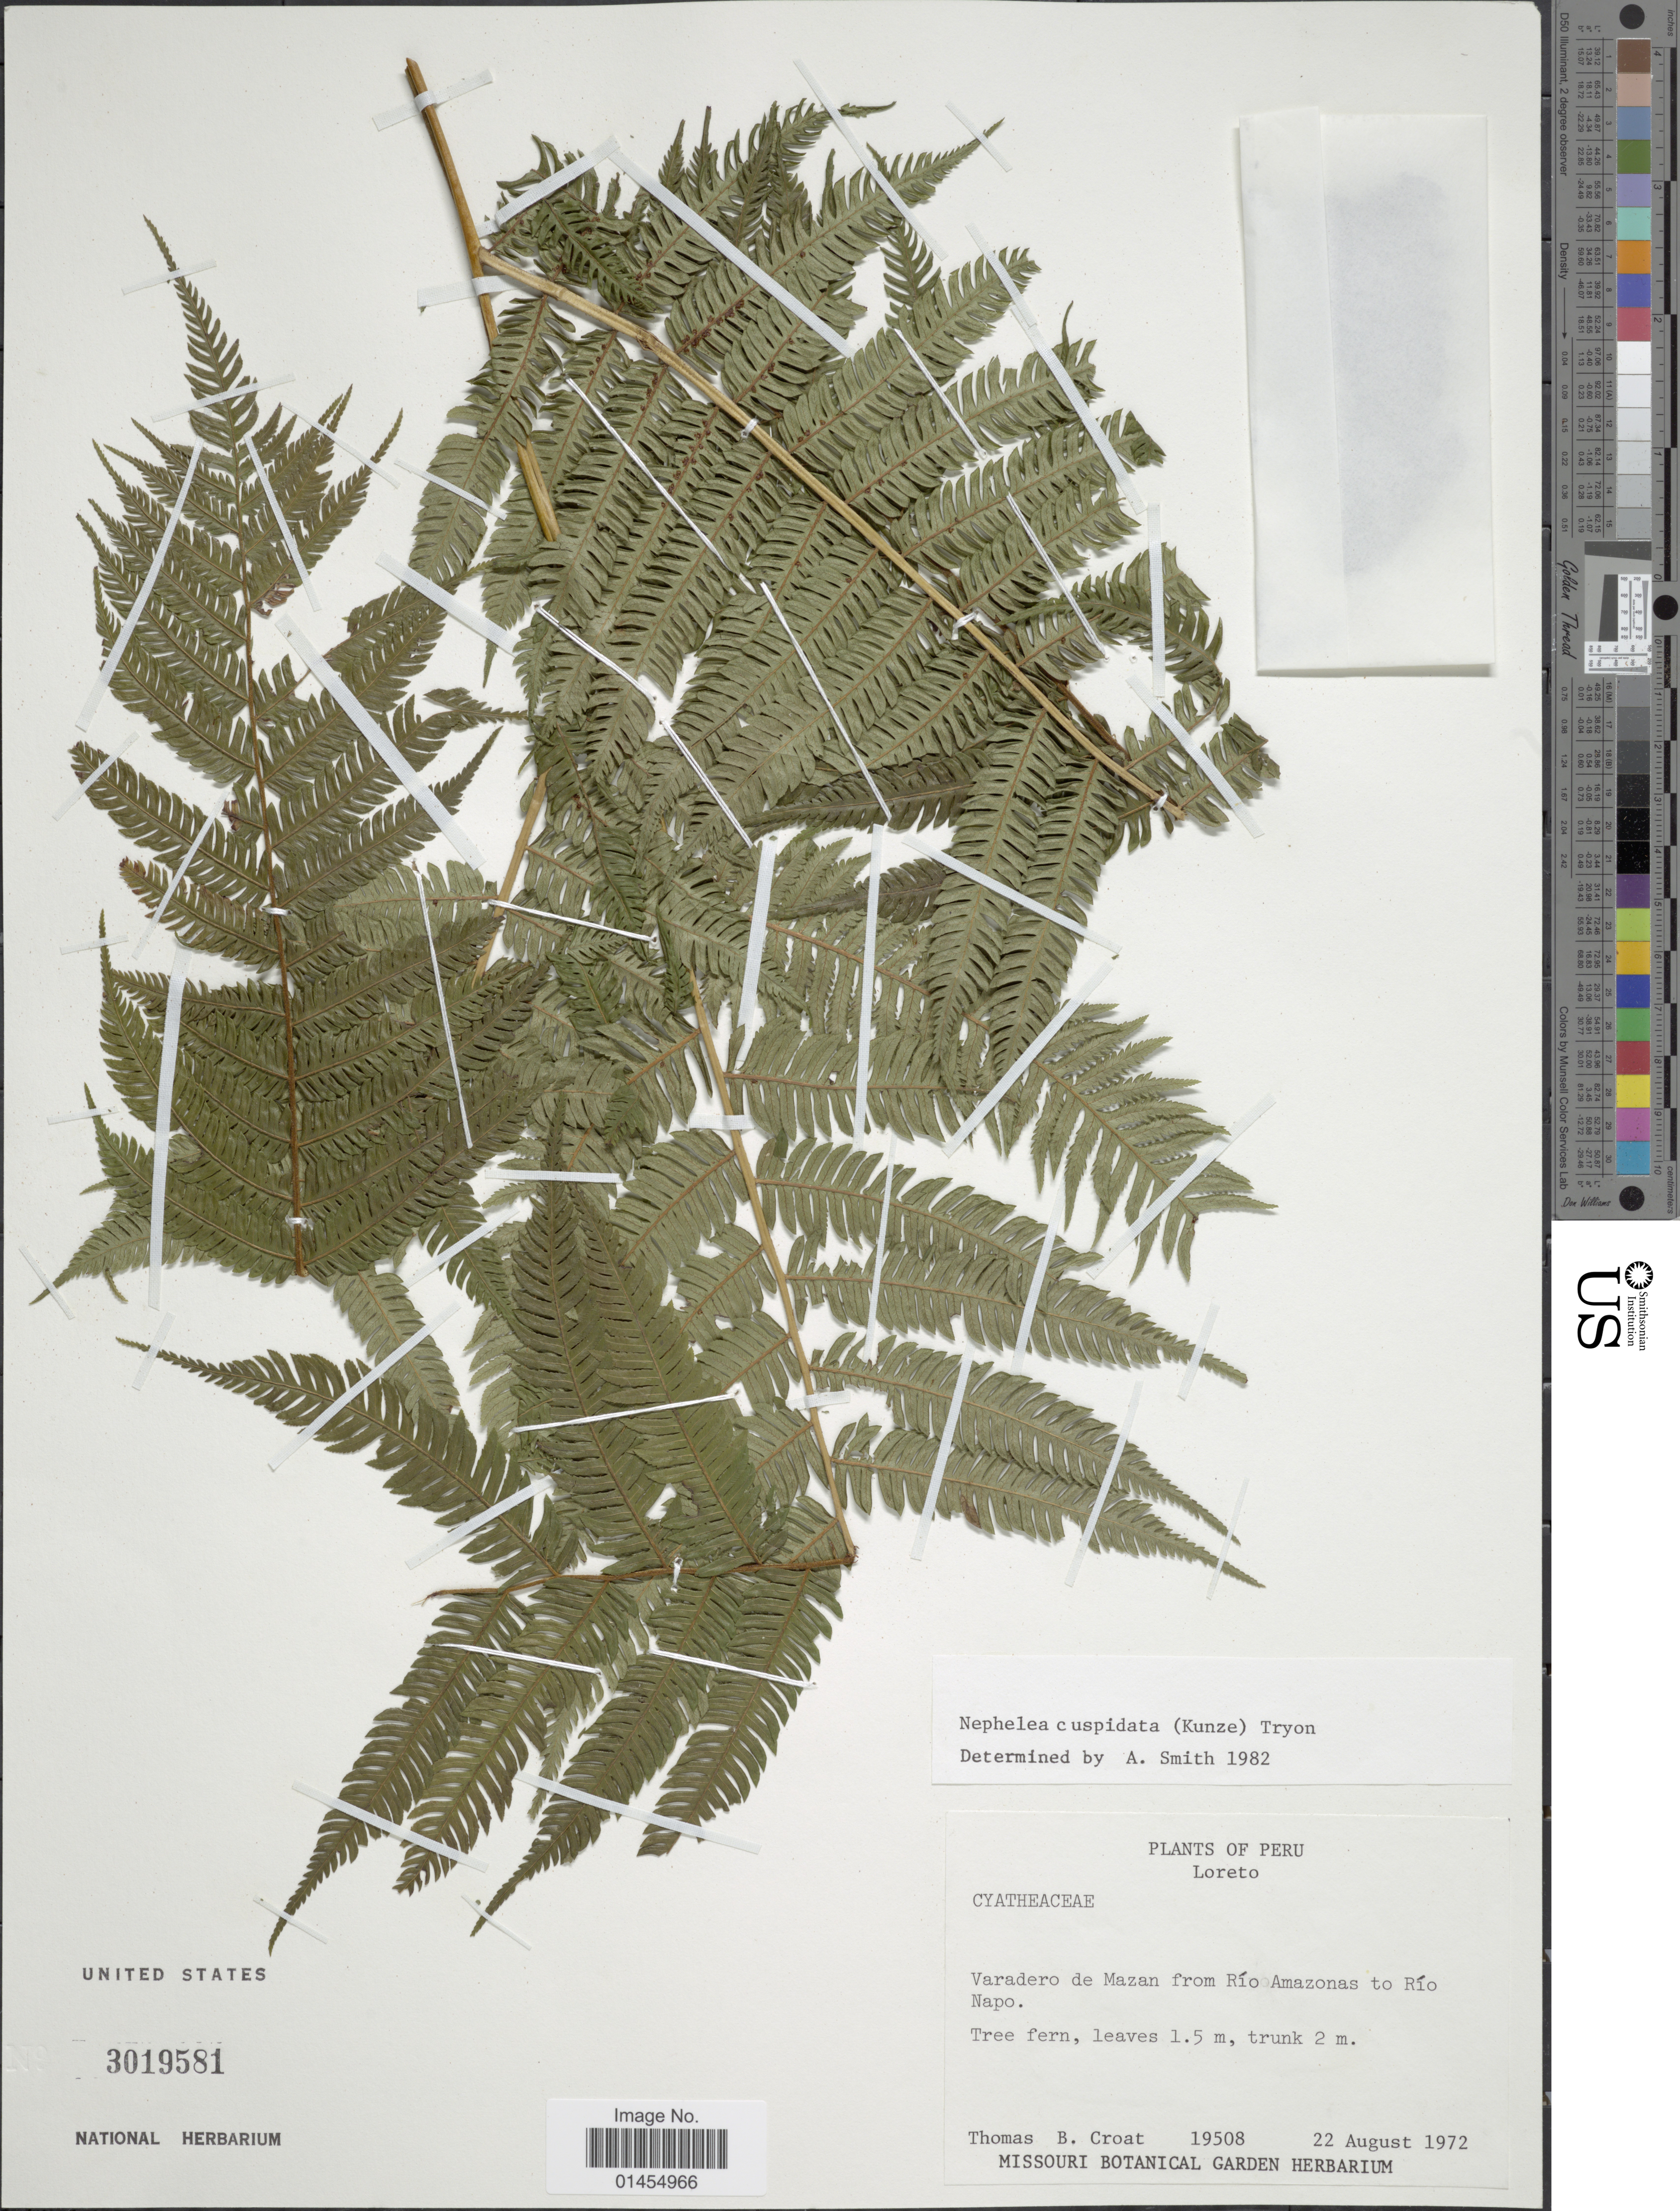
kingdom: Plantae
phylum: Tracheophyta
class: Polypodiopsida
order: Cyatheales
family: Cyatheaceae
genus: Alsophila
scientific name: Alsophila cuspidata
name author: (Kunze) D.S. Conant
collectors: T. B. Croat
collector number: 19508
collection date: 1972-08-22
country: Peru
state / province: Loreto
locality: Varadero de Mazan from Río Amazonas to Río Napo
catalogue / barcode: US 3019581